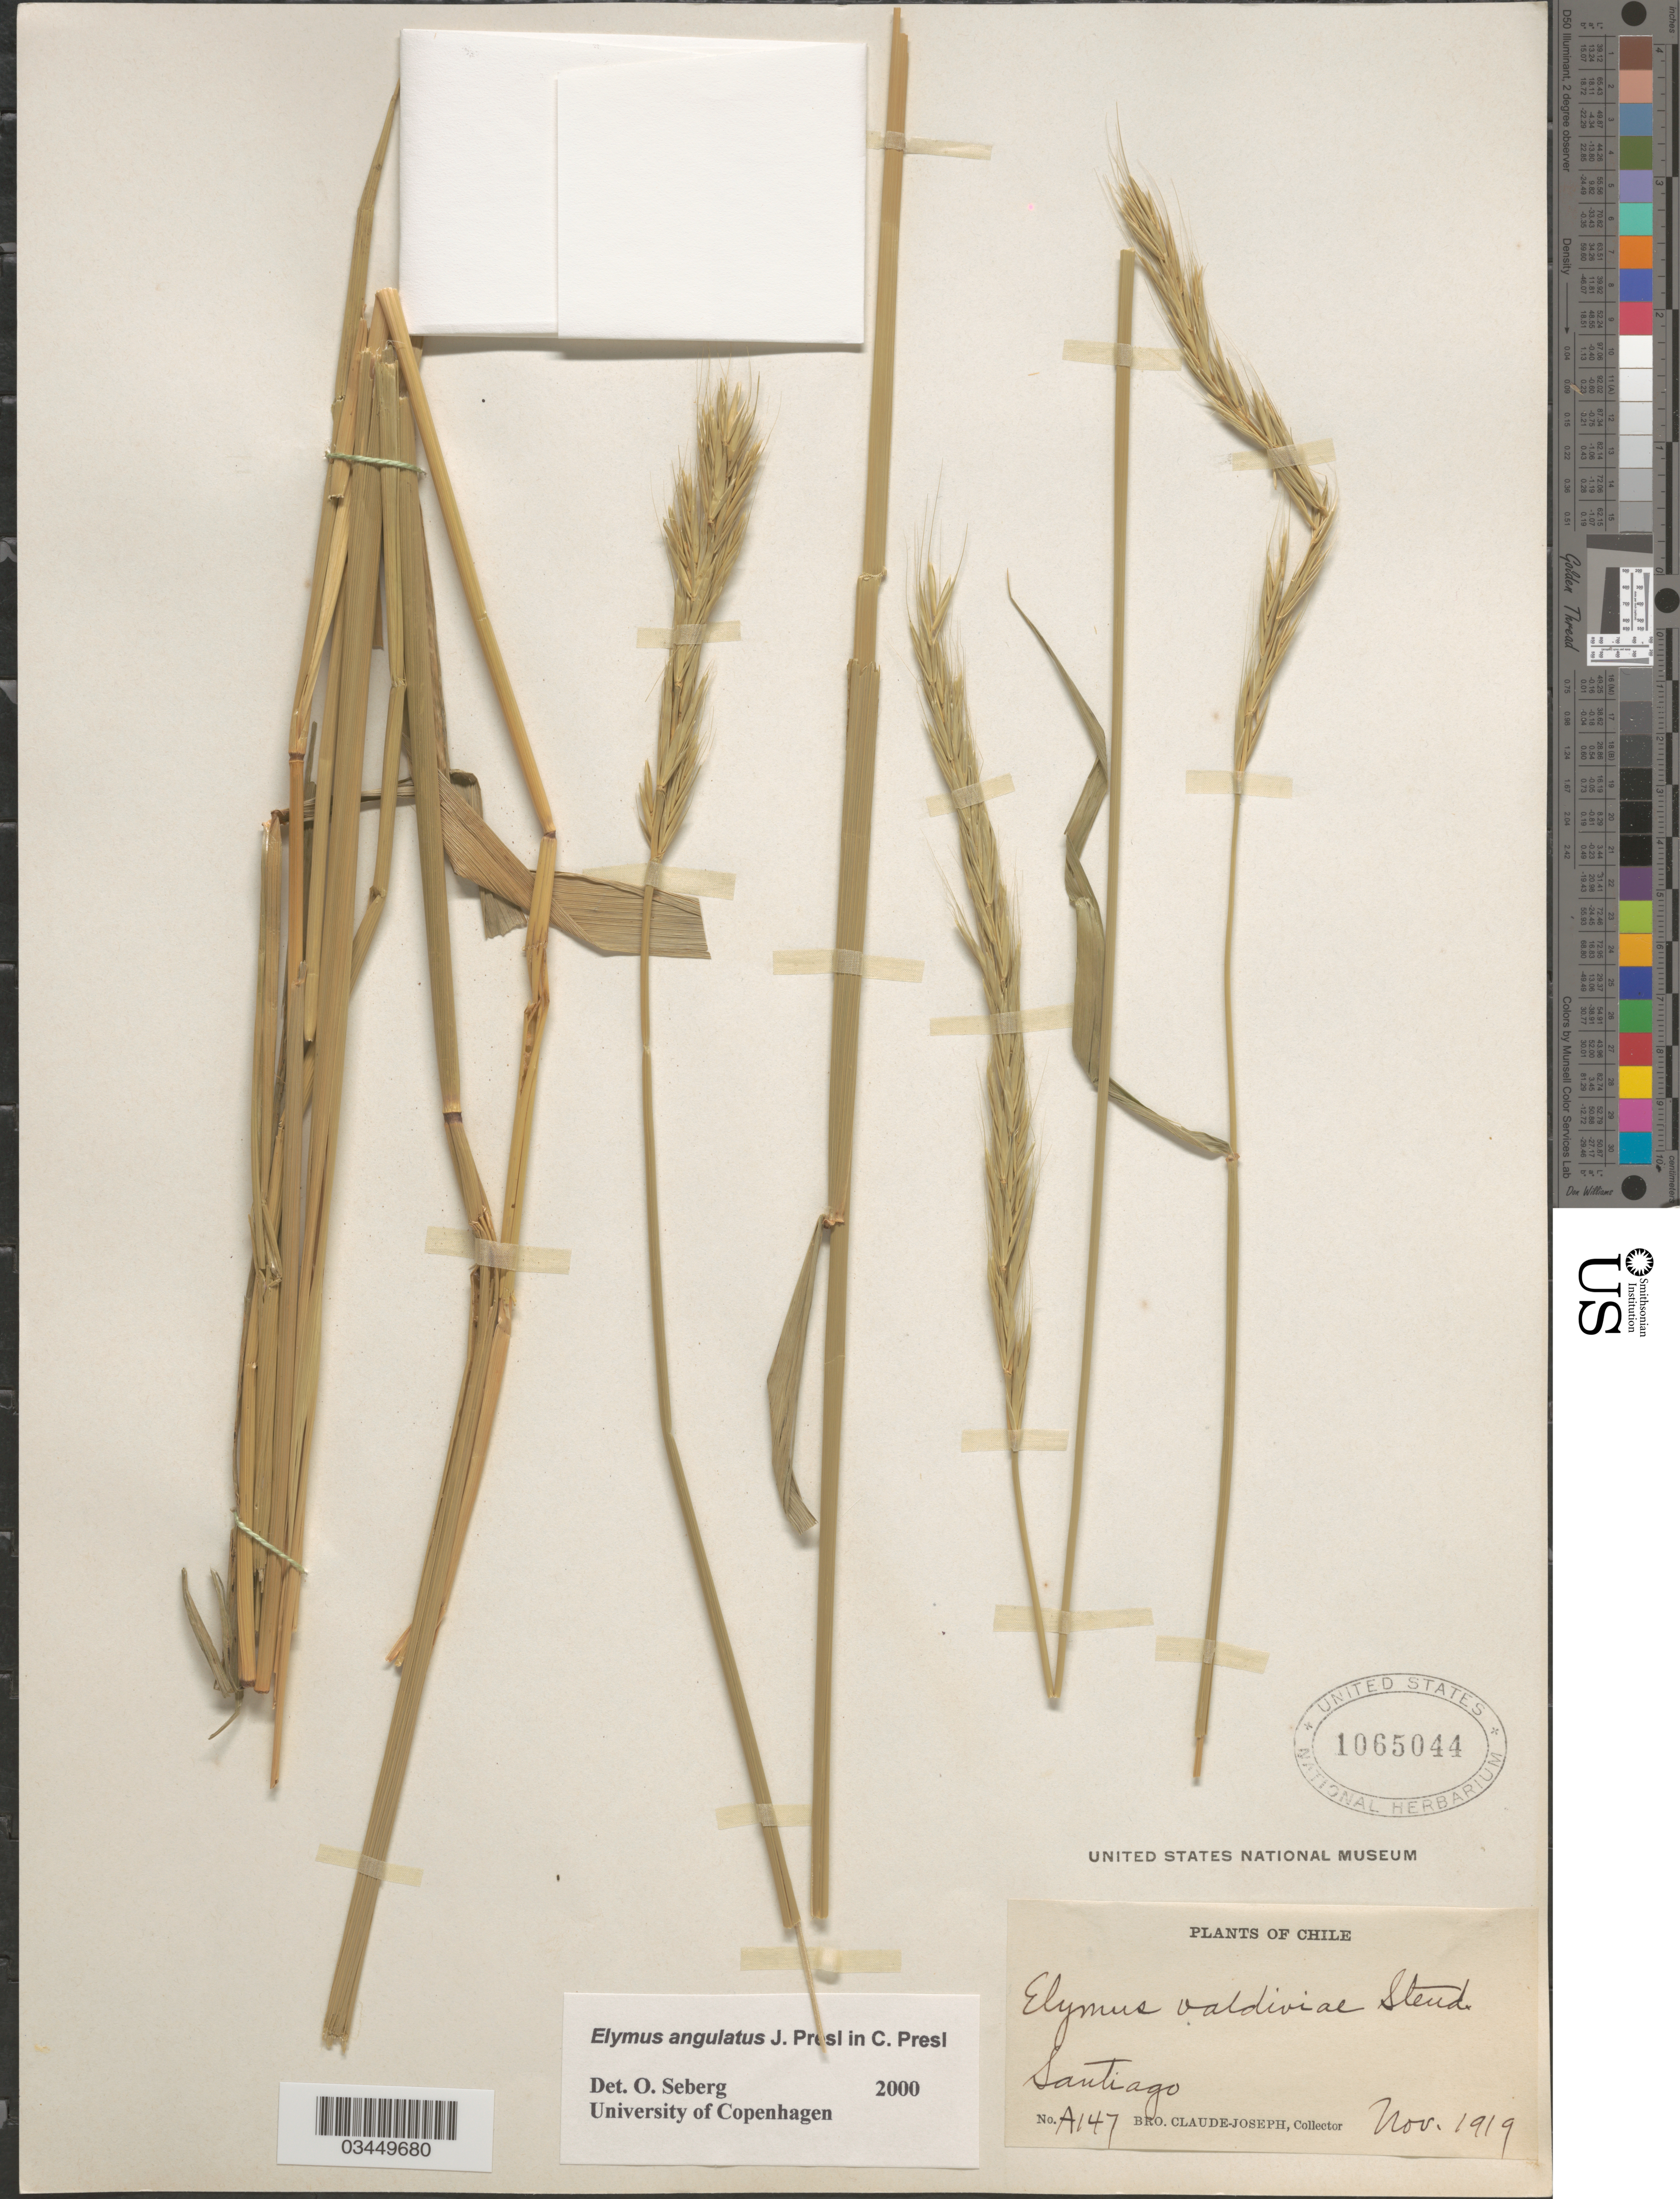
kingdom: Plantae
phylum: Tracheophyta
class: Liliopsida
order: Poales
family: Poaceae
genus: Elymus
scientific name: Elymus angulatus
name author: J. Presl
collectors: Bro. Claude-Joseph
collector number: A147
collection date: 1919-11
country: Chile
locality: Santiago.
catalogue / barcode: US 1065044